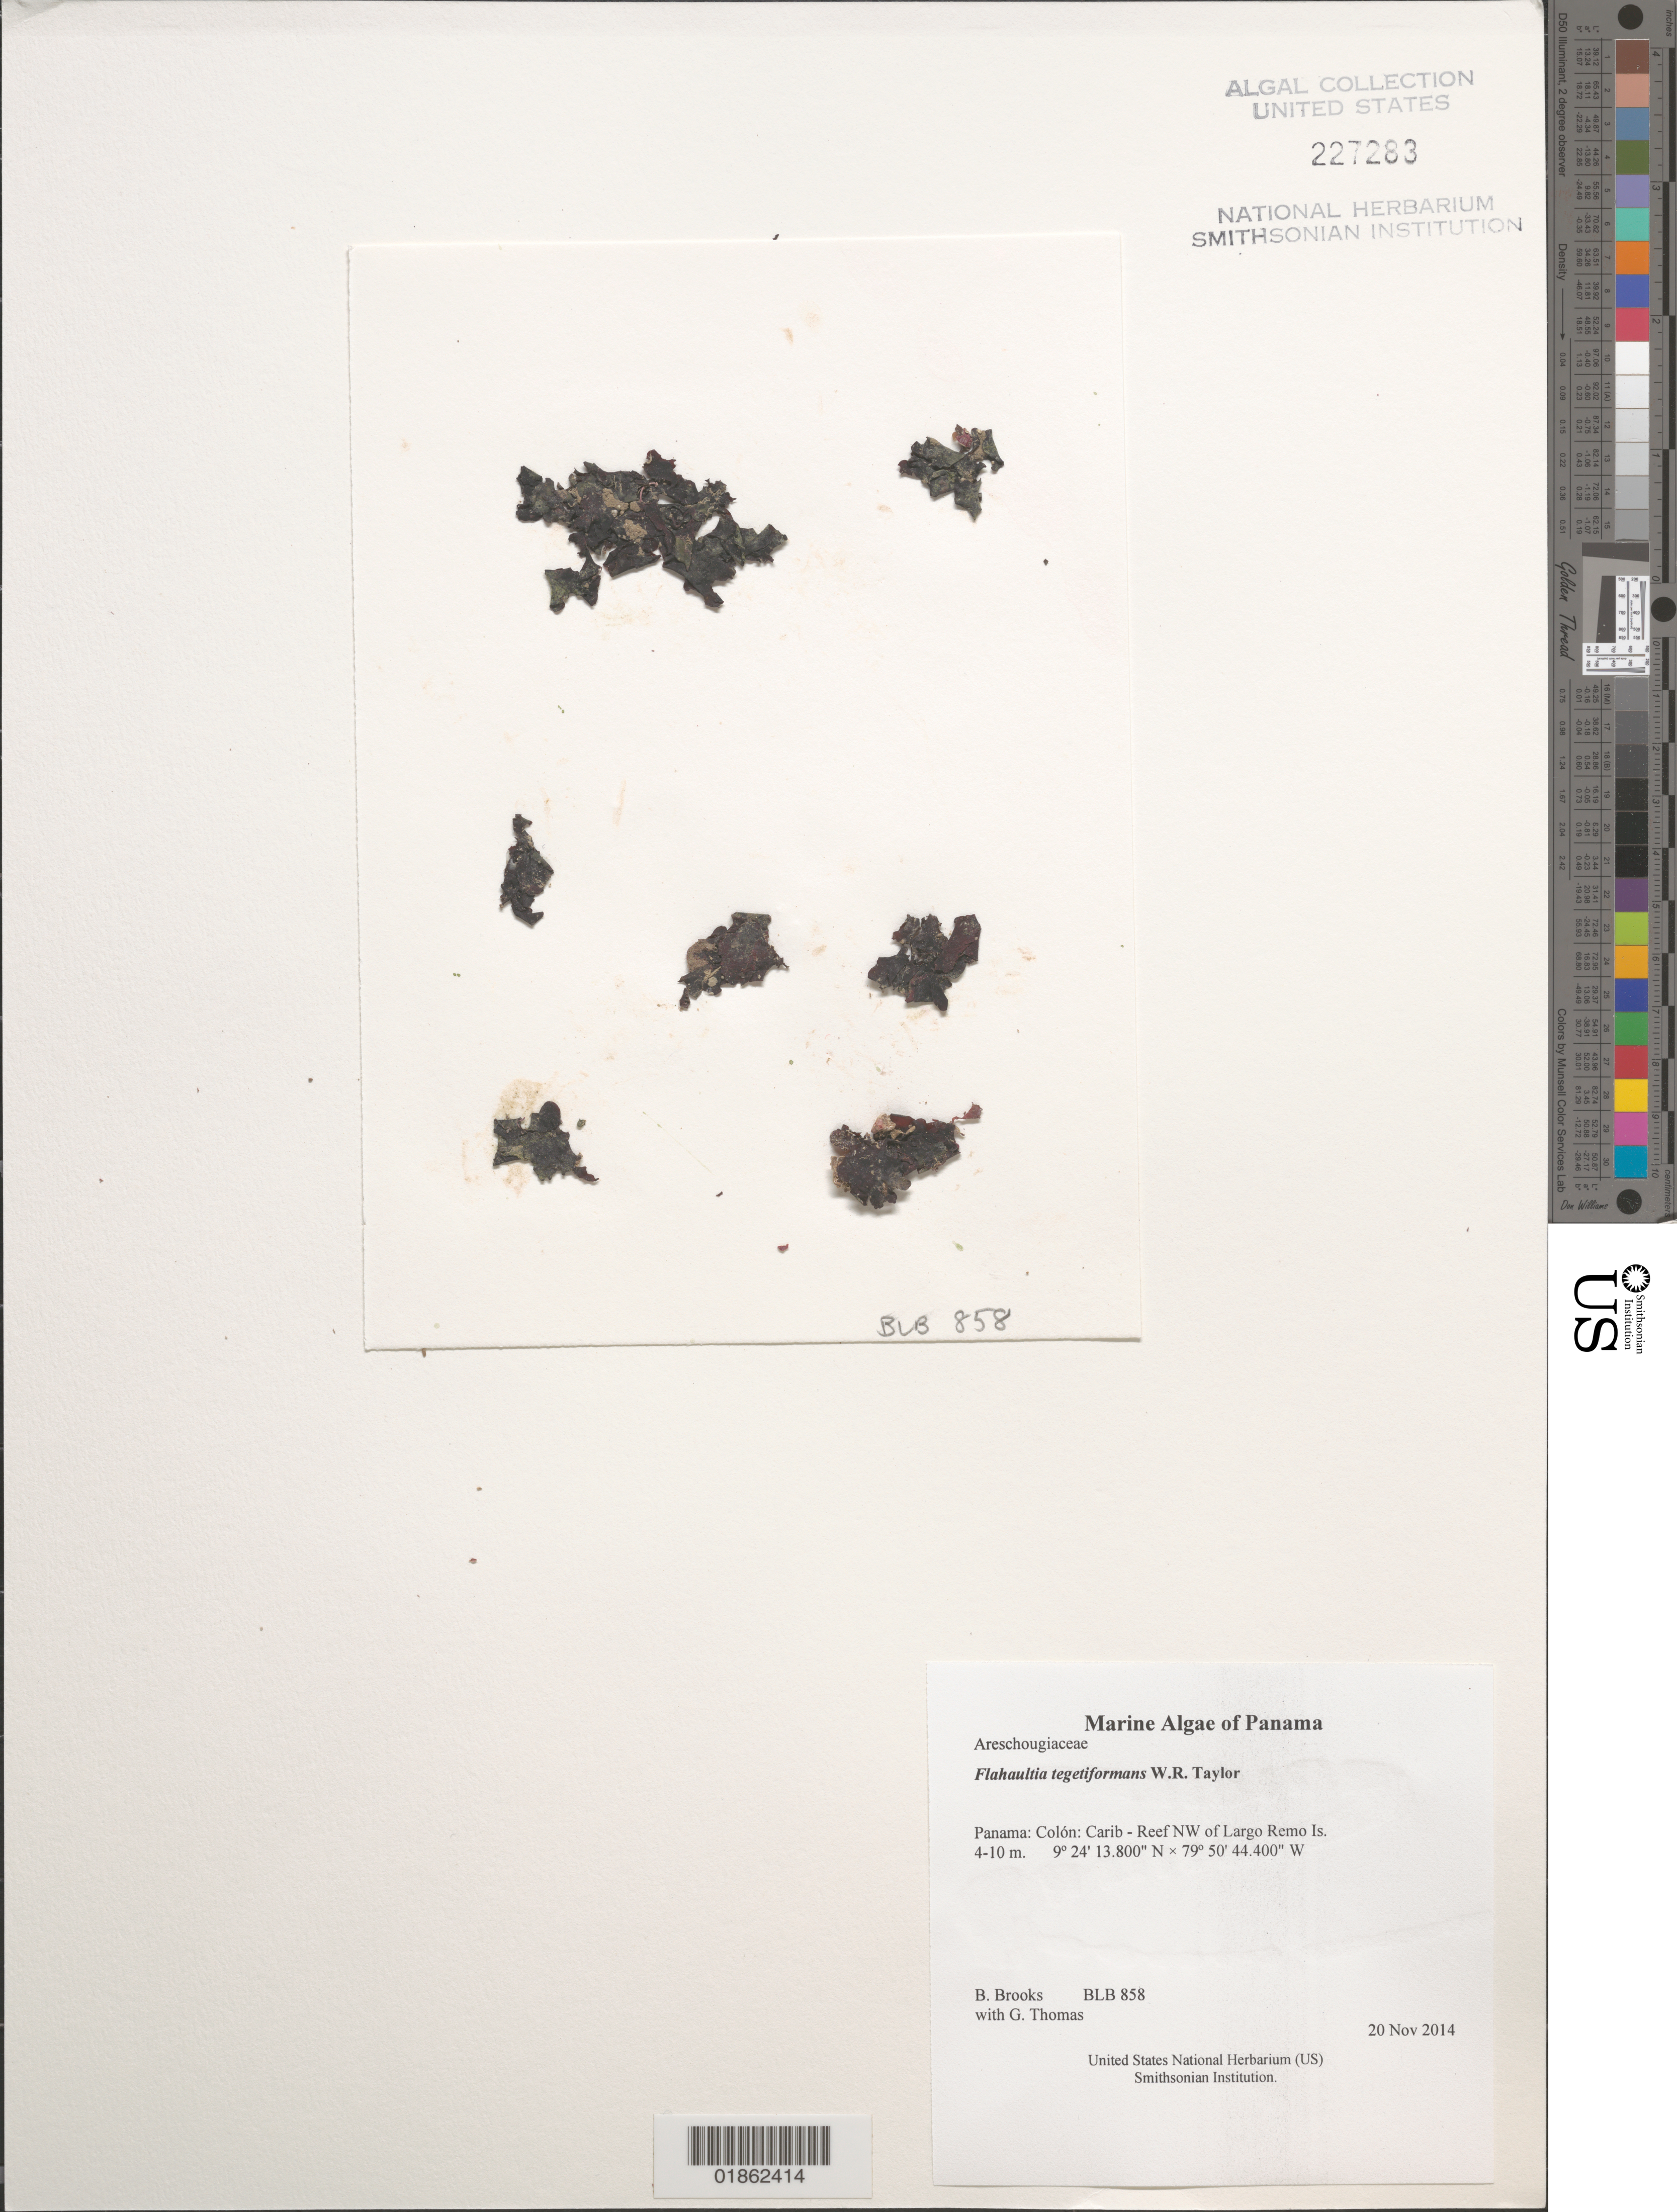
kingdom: Plantae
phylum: Rhodophyta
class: Florideophyceae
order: Gigartinales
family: Solieriaceae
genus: Flahaultia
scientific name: Flahaultia tegetiformans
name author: W.R. Taylor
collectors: B. Brooks & G. Thomas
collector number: BLB 858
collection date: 2014-11-20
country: Panama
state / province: Colón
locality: Carib - Reef NW of Largo Remo Is.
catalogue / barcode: US 227283